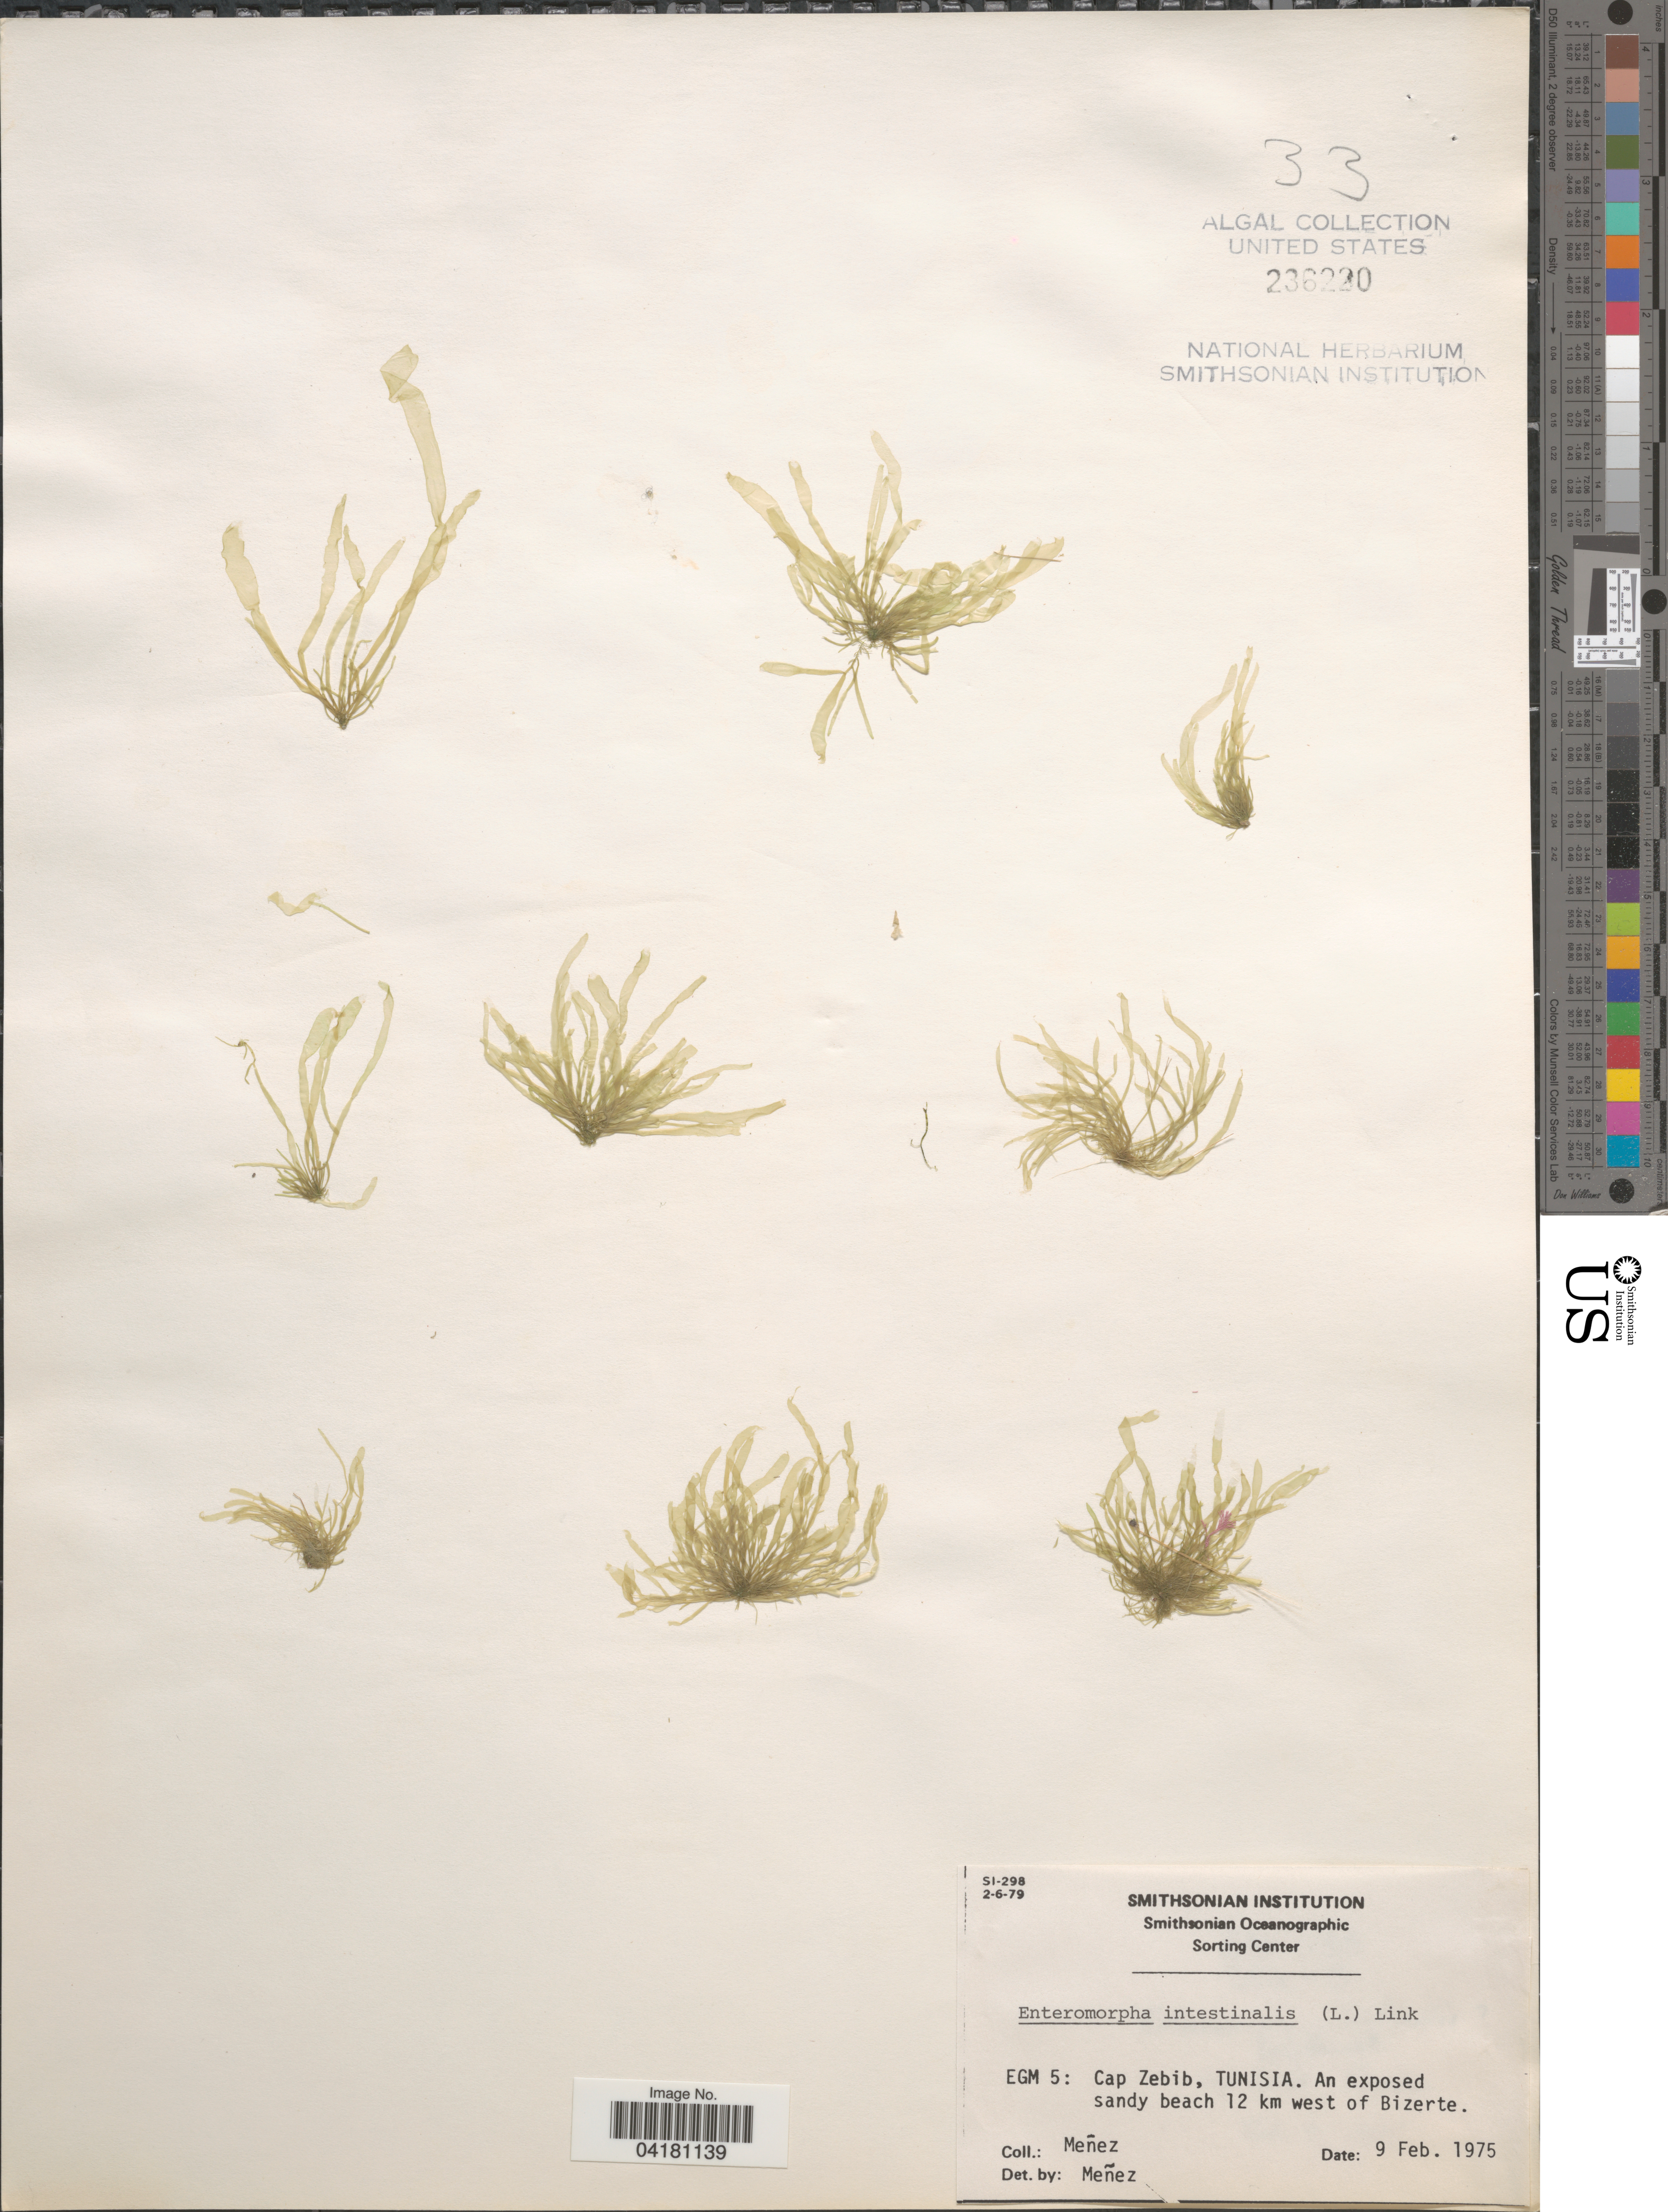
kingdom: Plantae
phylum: Chlorophyta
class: Ulvophyceae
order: Ulvales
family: Ulvaceae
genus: Ulva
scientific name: Ulva intestinalis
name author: L.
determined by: Algae name updating Project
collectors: Menez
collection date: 1975-02-09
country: Tunisia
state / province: Bizerte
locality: EGM 5: Cap Zebib. An exposed sandy beach 12 km west of Bizerte.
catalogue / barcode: US 236220